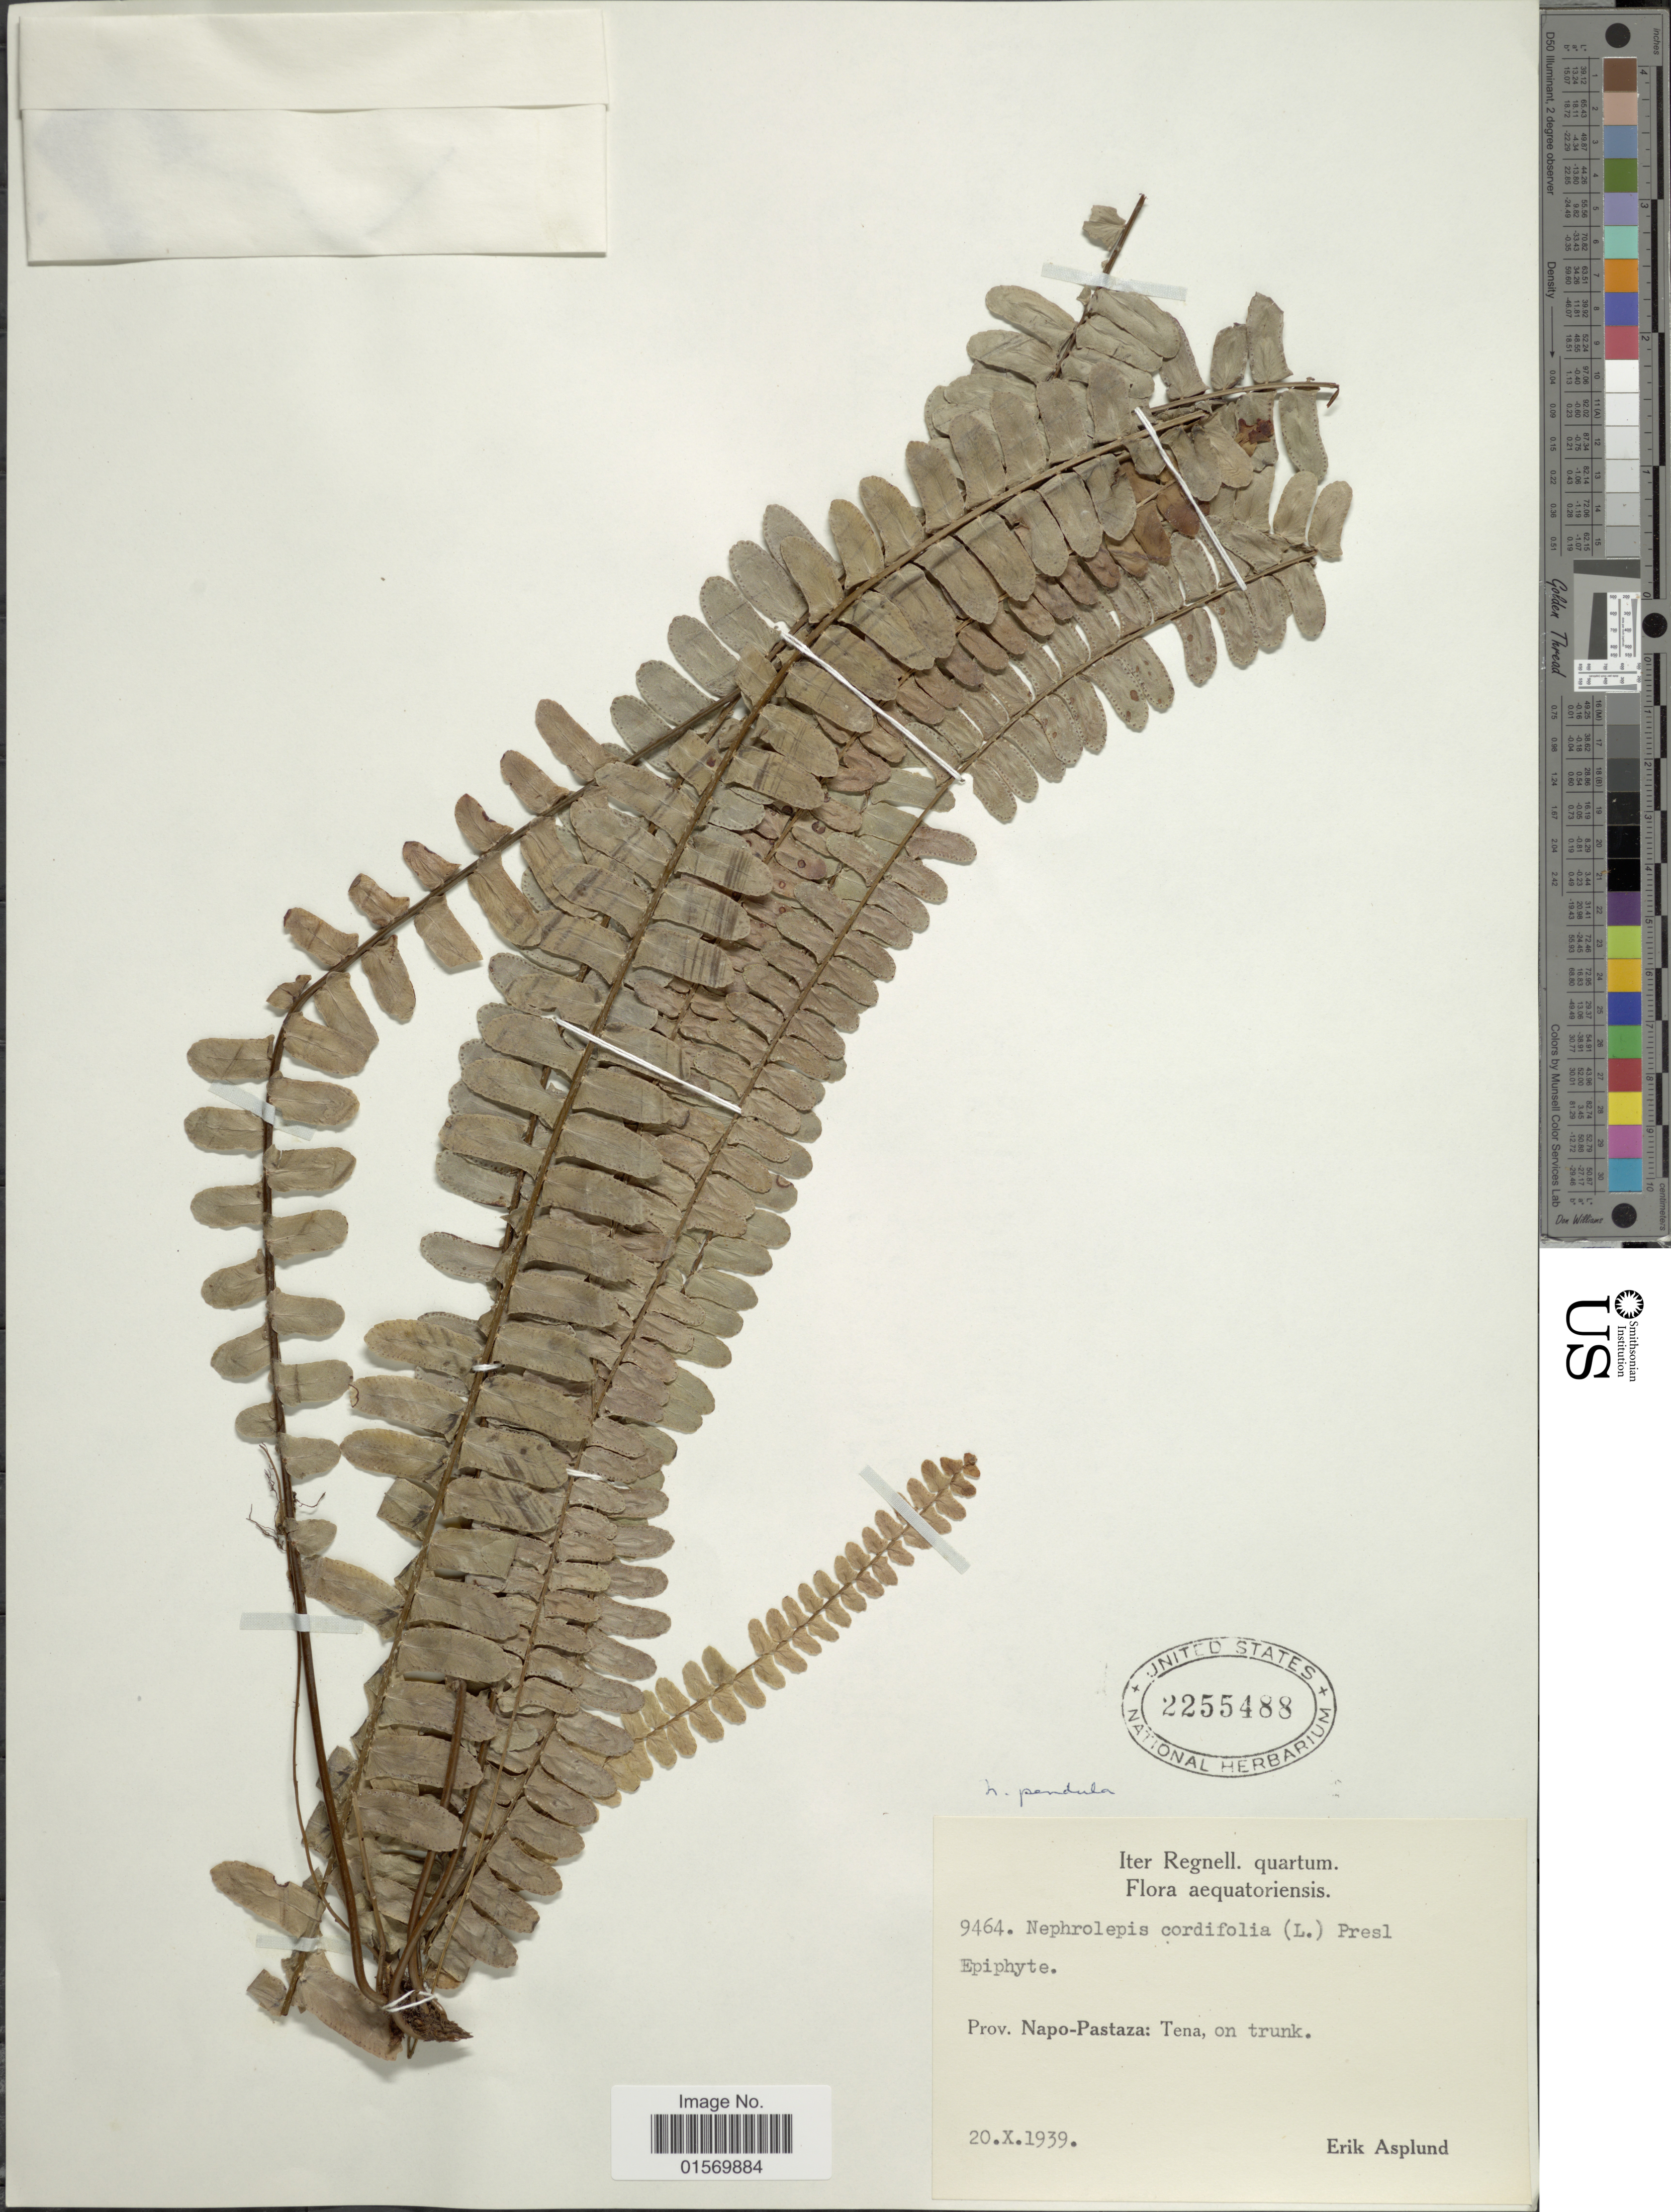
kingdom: Plantae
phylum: Tracheophyta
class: Polypodiopsida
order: Polypodiales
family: Nephrolepidaceae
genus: Nephrolepis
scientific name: Nephrolepis pendula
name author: (Raddi) J. Sm.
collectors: E. Asplund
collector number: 9464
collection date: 1939-10-20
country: Ecuador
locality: Prov.Napo-Pastaza: Tena.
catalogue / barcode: US 2255488